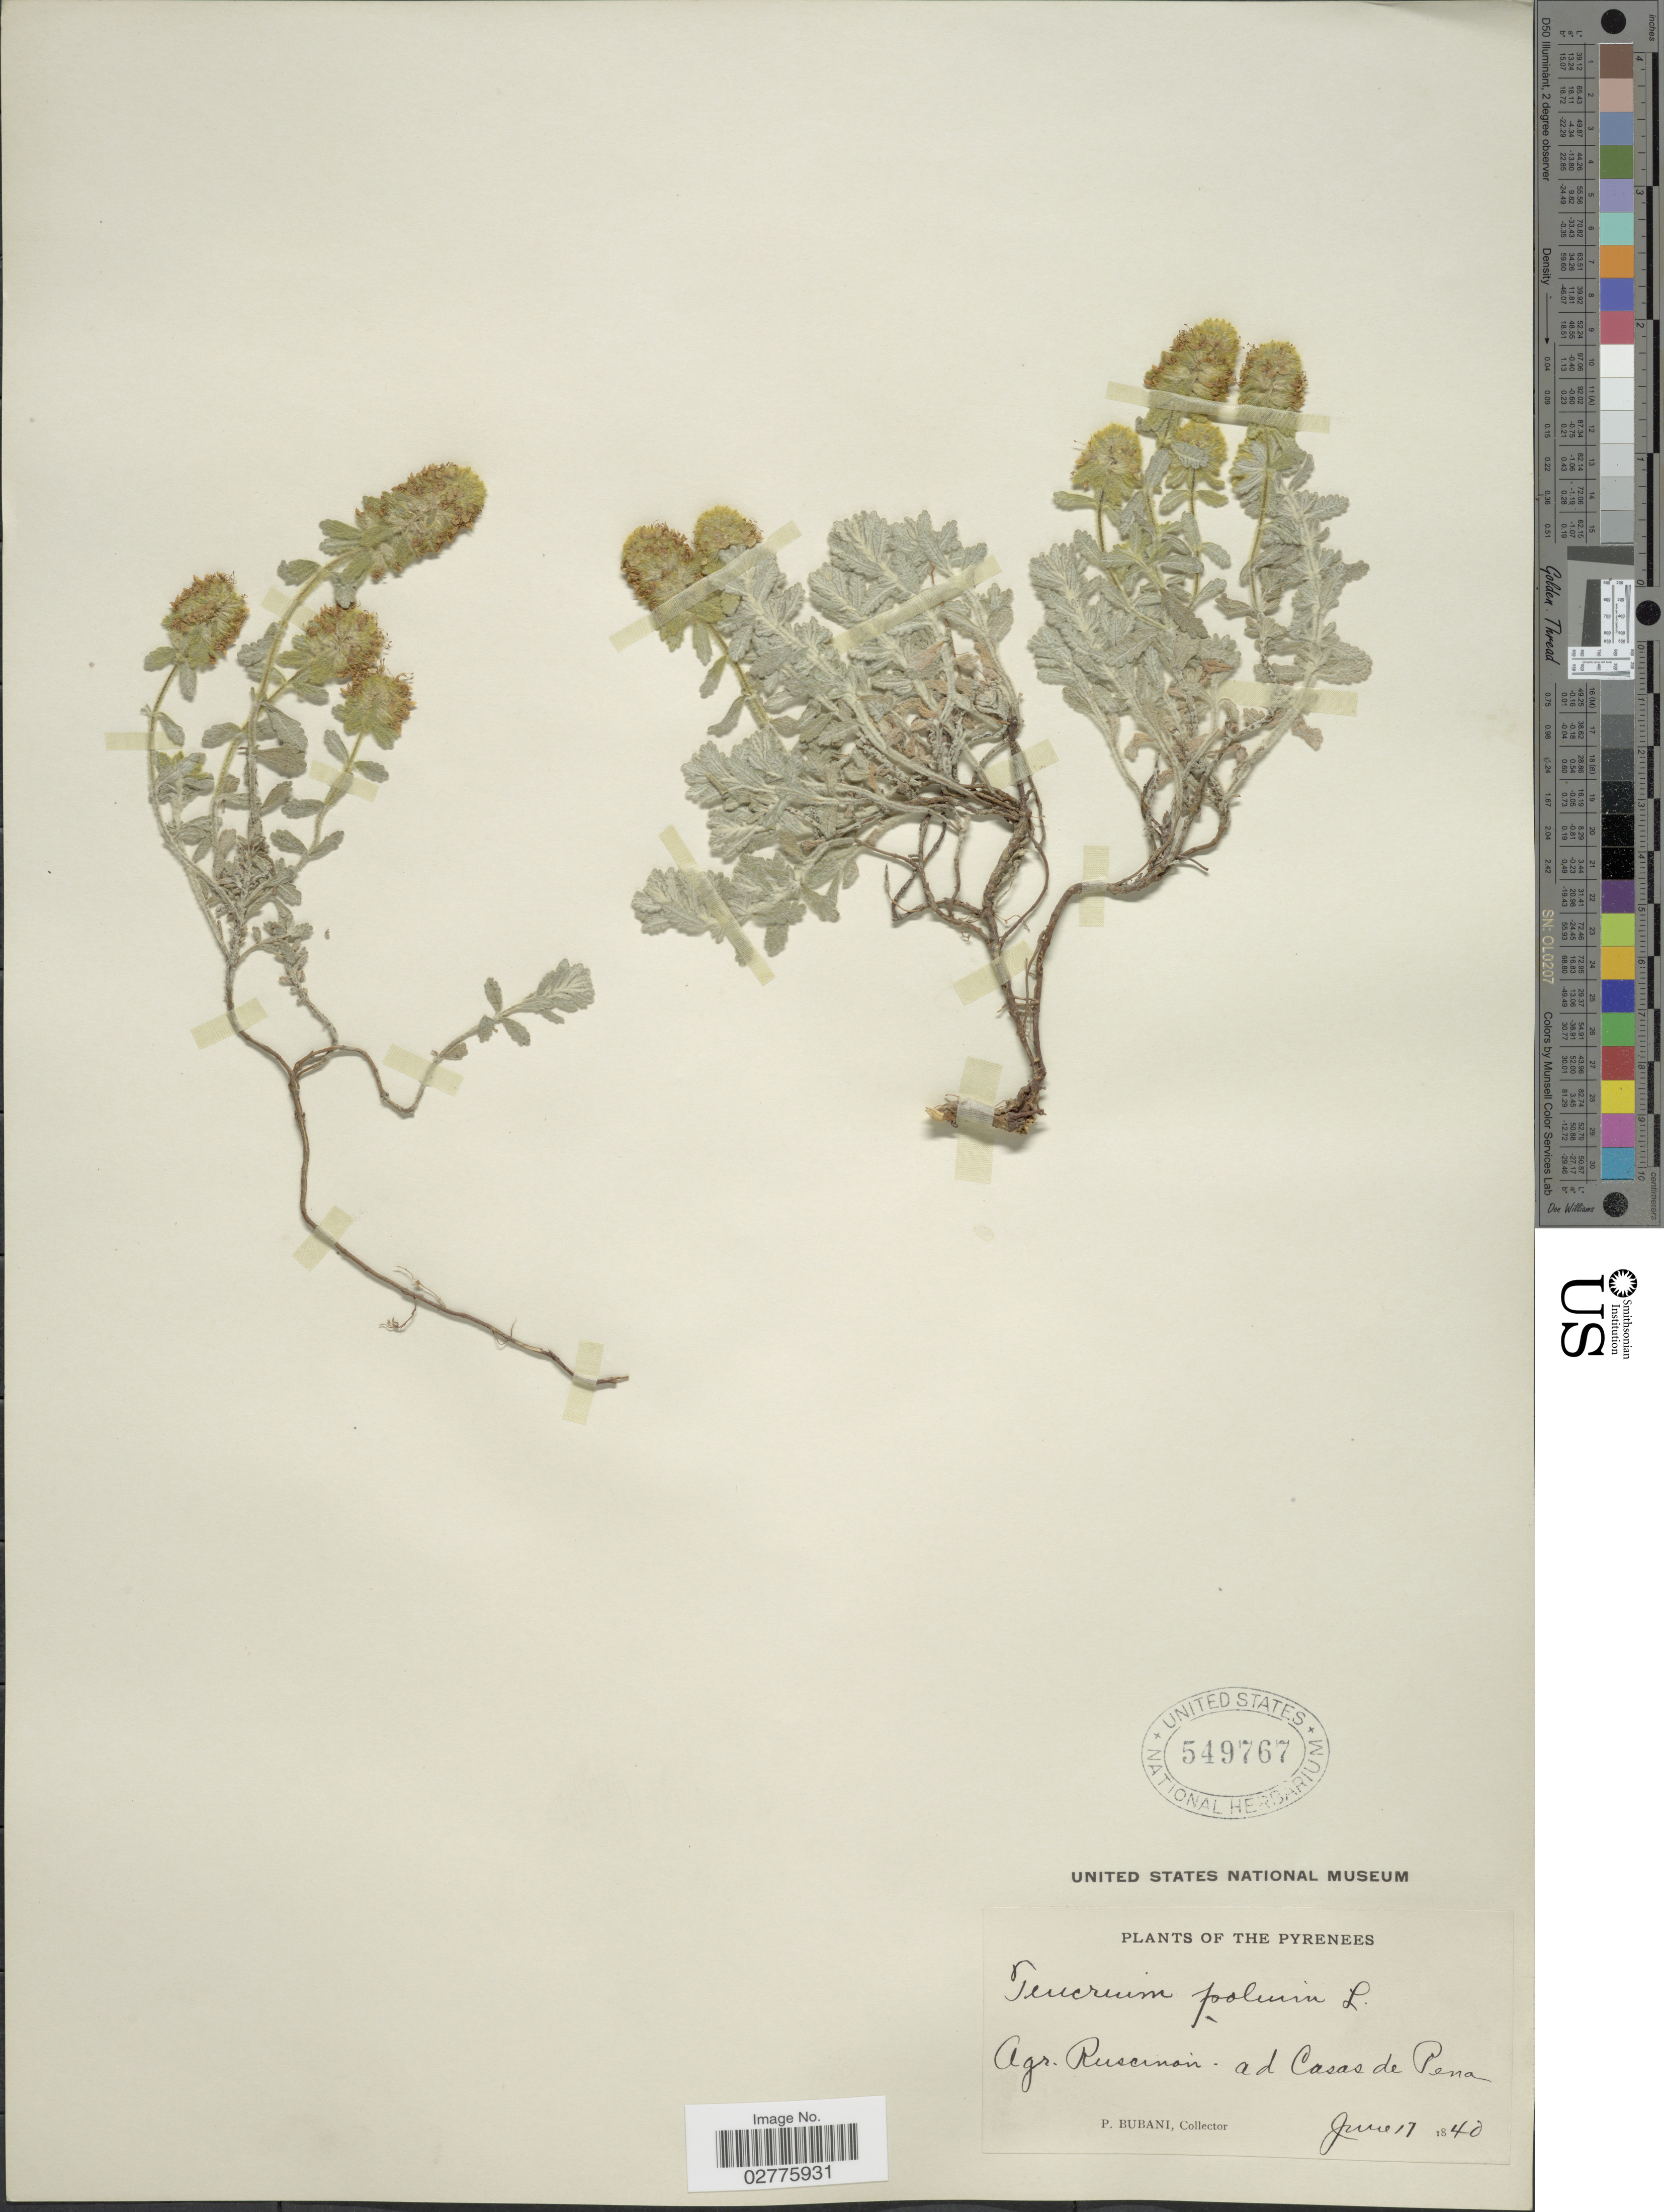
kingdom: Plantae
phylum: Tracheophyta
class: Magnoliopsida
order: Lamiales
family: Lamiaceae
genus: Teucrium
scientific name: Teucrium polium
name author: L.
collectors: P. Bubani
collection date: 1840-06-17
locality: Pyrenees. Agr. Ruscinoir - ad Casas de Pena.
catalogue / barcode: US 549767